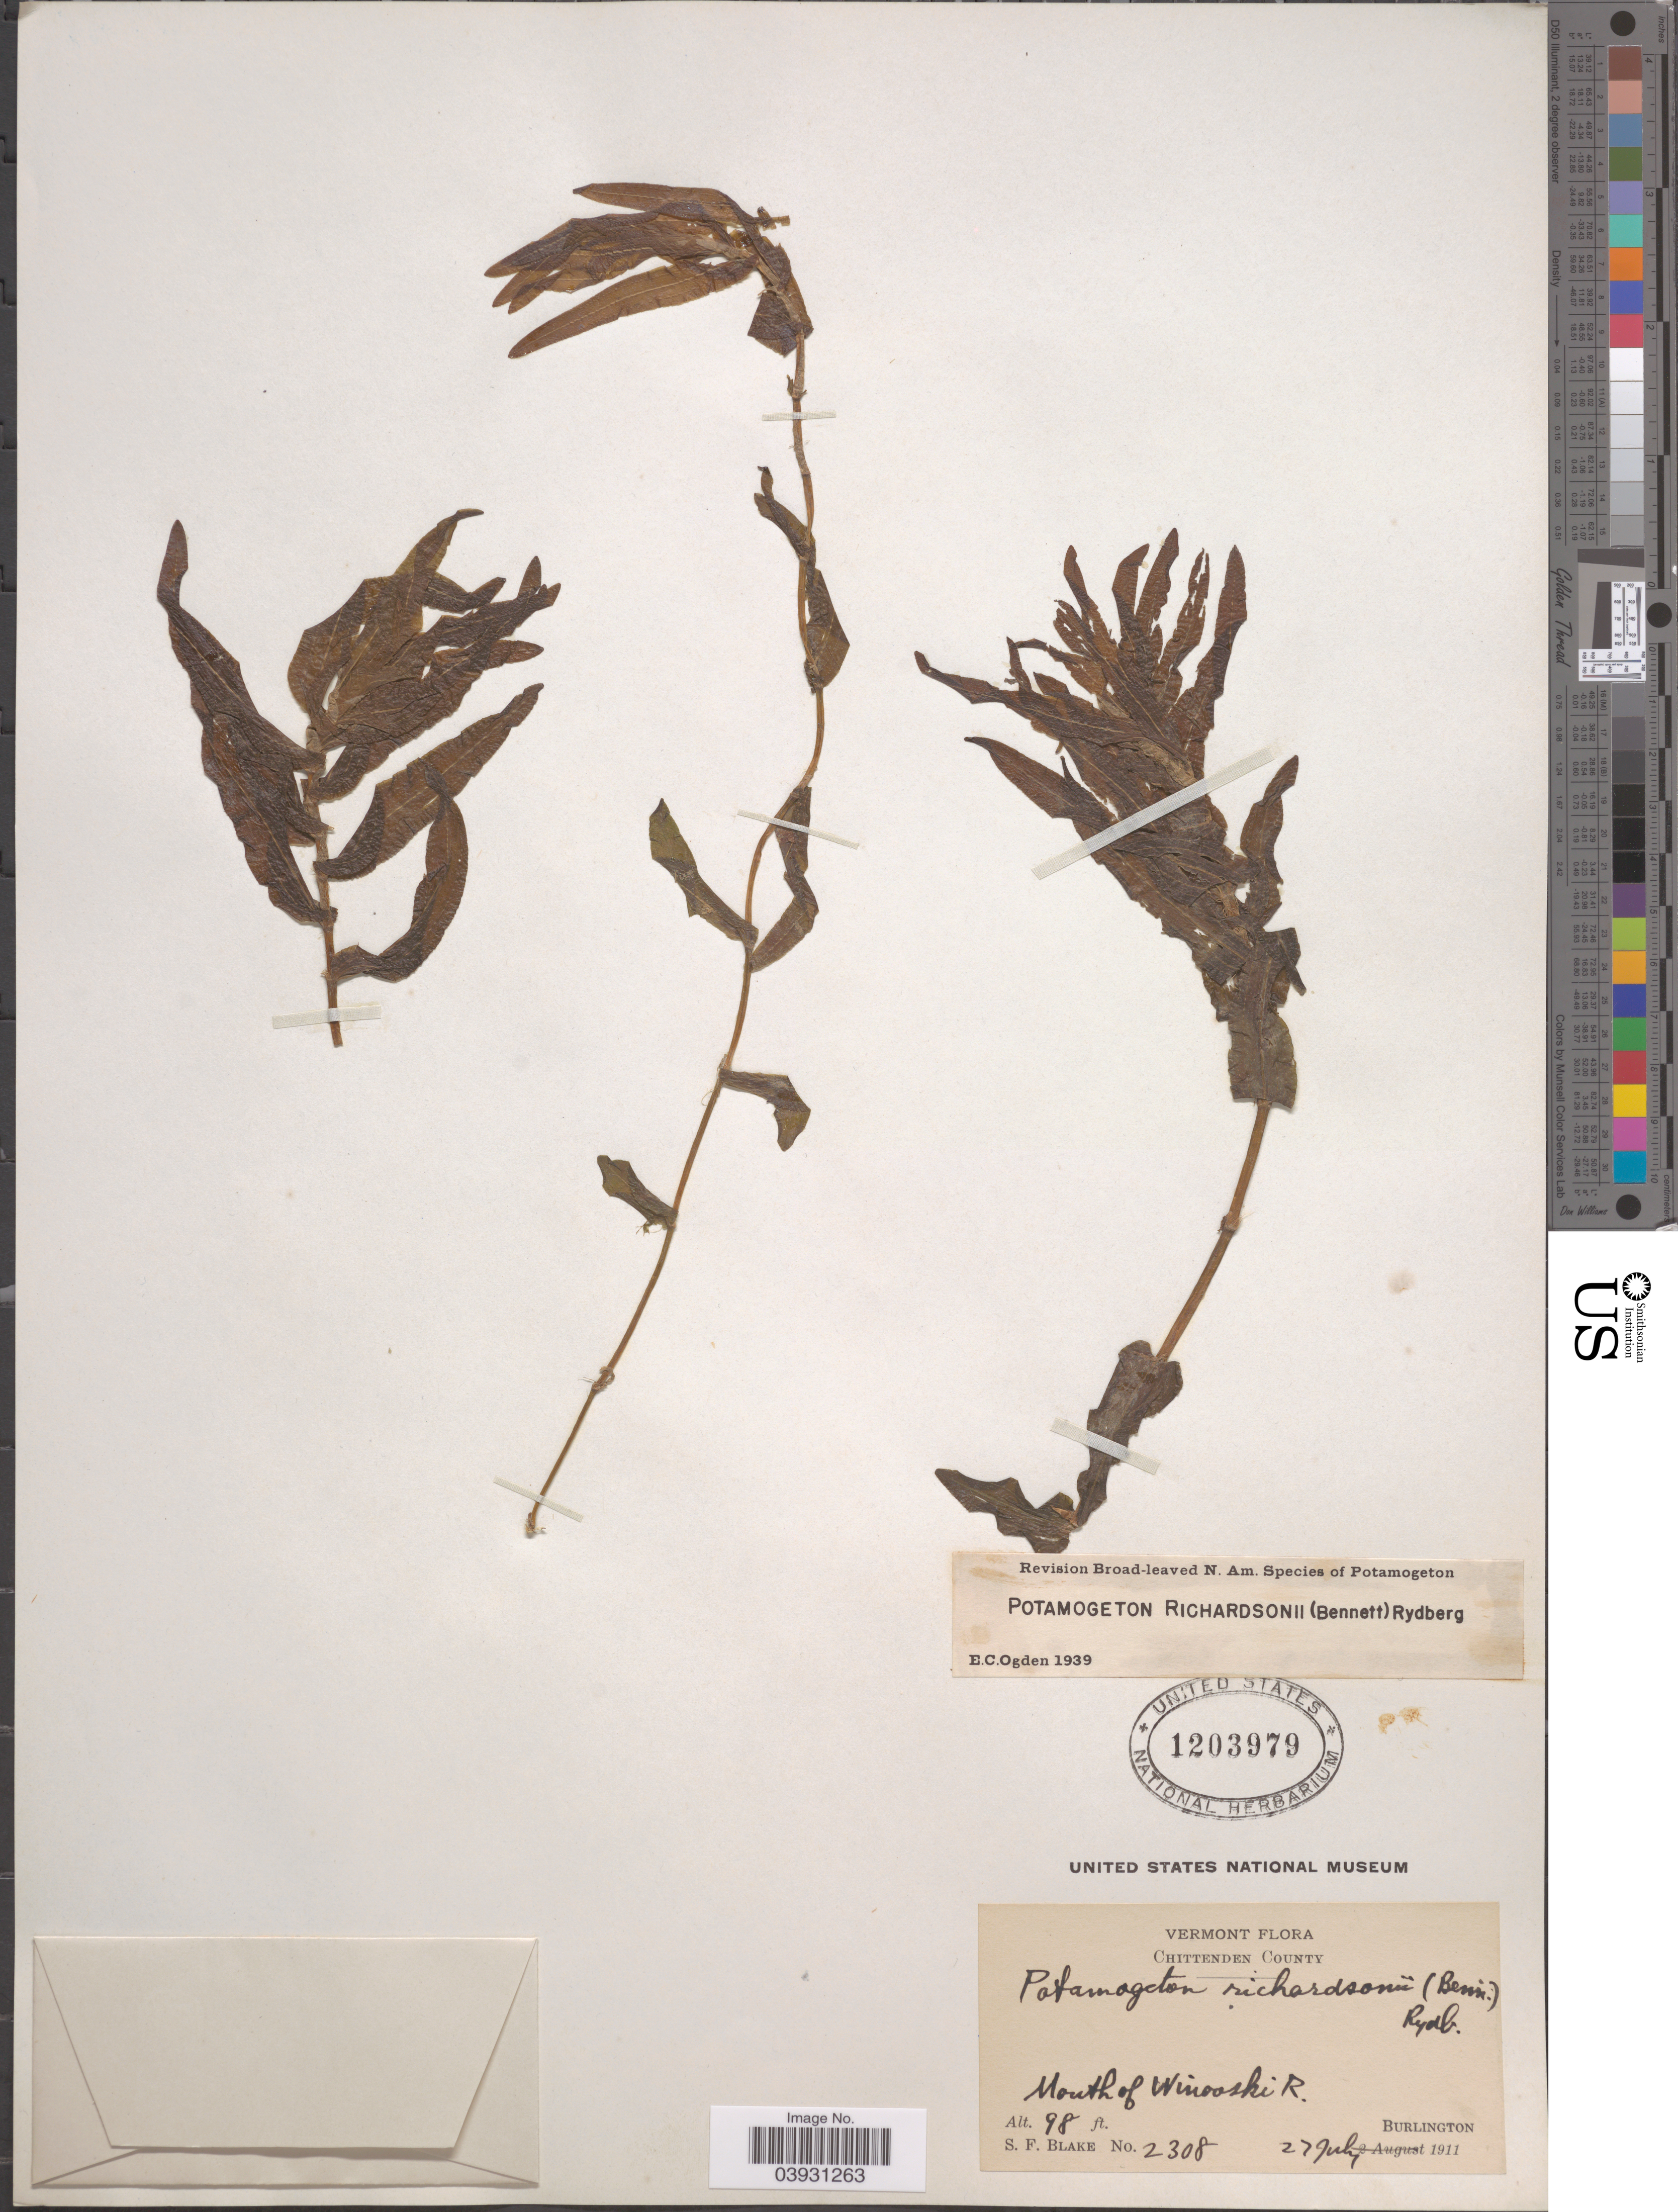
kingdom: Plantae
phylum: Tracheophyta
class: Liliopsida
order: Alismatales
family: Potamogetonaceae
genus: Potamogeton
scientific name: Potamogeton richardsonii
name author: (A.W. Benn.) Rydb.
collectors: S. Blake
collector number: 2308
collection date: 1911-07-27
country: United States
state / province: Vermont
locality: Chittenden County. Mouth of Winooski R. Burlington.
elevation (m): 30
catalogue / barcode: US 1203979